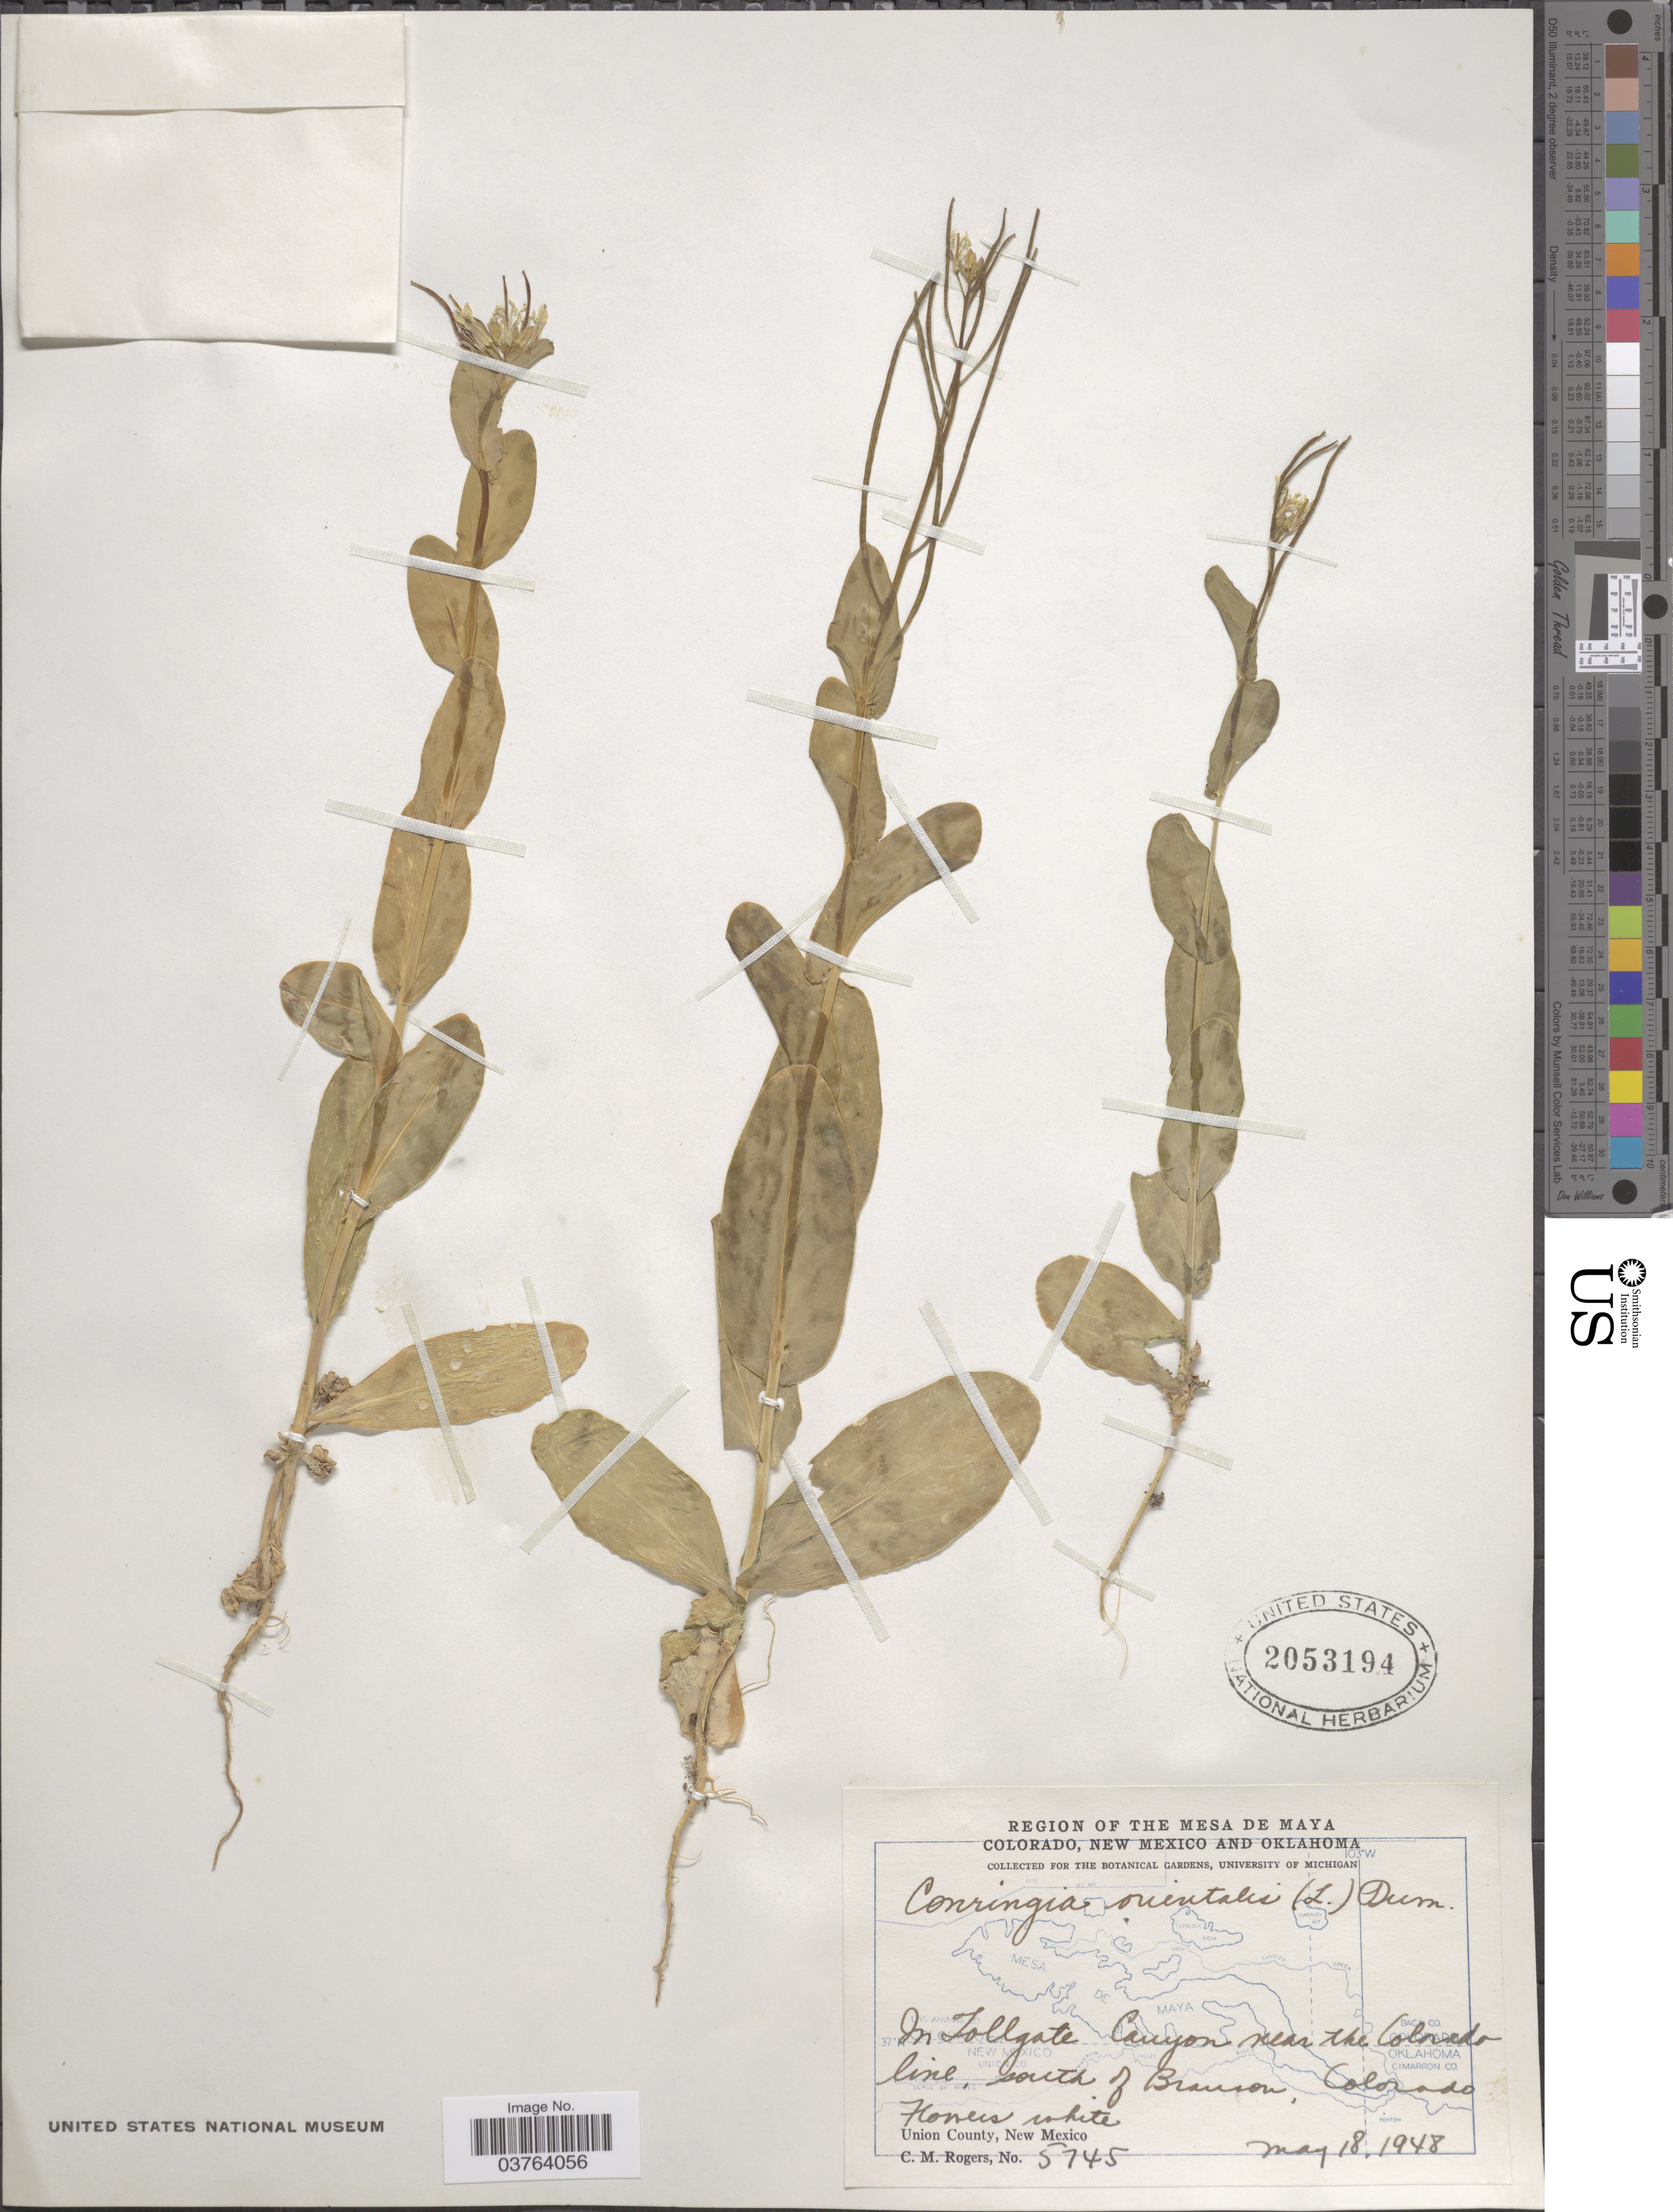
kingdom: Plantae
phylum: Tracheophyta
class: Magnoliopsida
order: Brassicales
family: Brassicaceae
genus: Conringia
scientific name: Conringia orientalis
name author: (L.) C. Presl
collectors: C. M. Rogers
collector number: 5745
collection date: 1948-05-18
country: United States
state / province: New Mexico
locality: The Mesa de Maya. in Tollgate Canyon near the Colorado line, south of Branson, Colorado. Union County.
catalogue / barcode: US 2053194